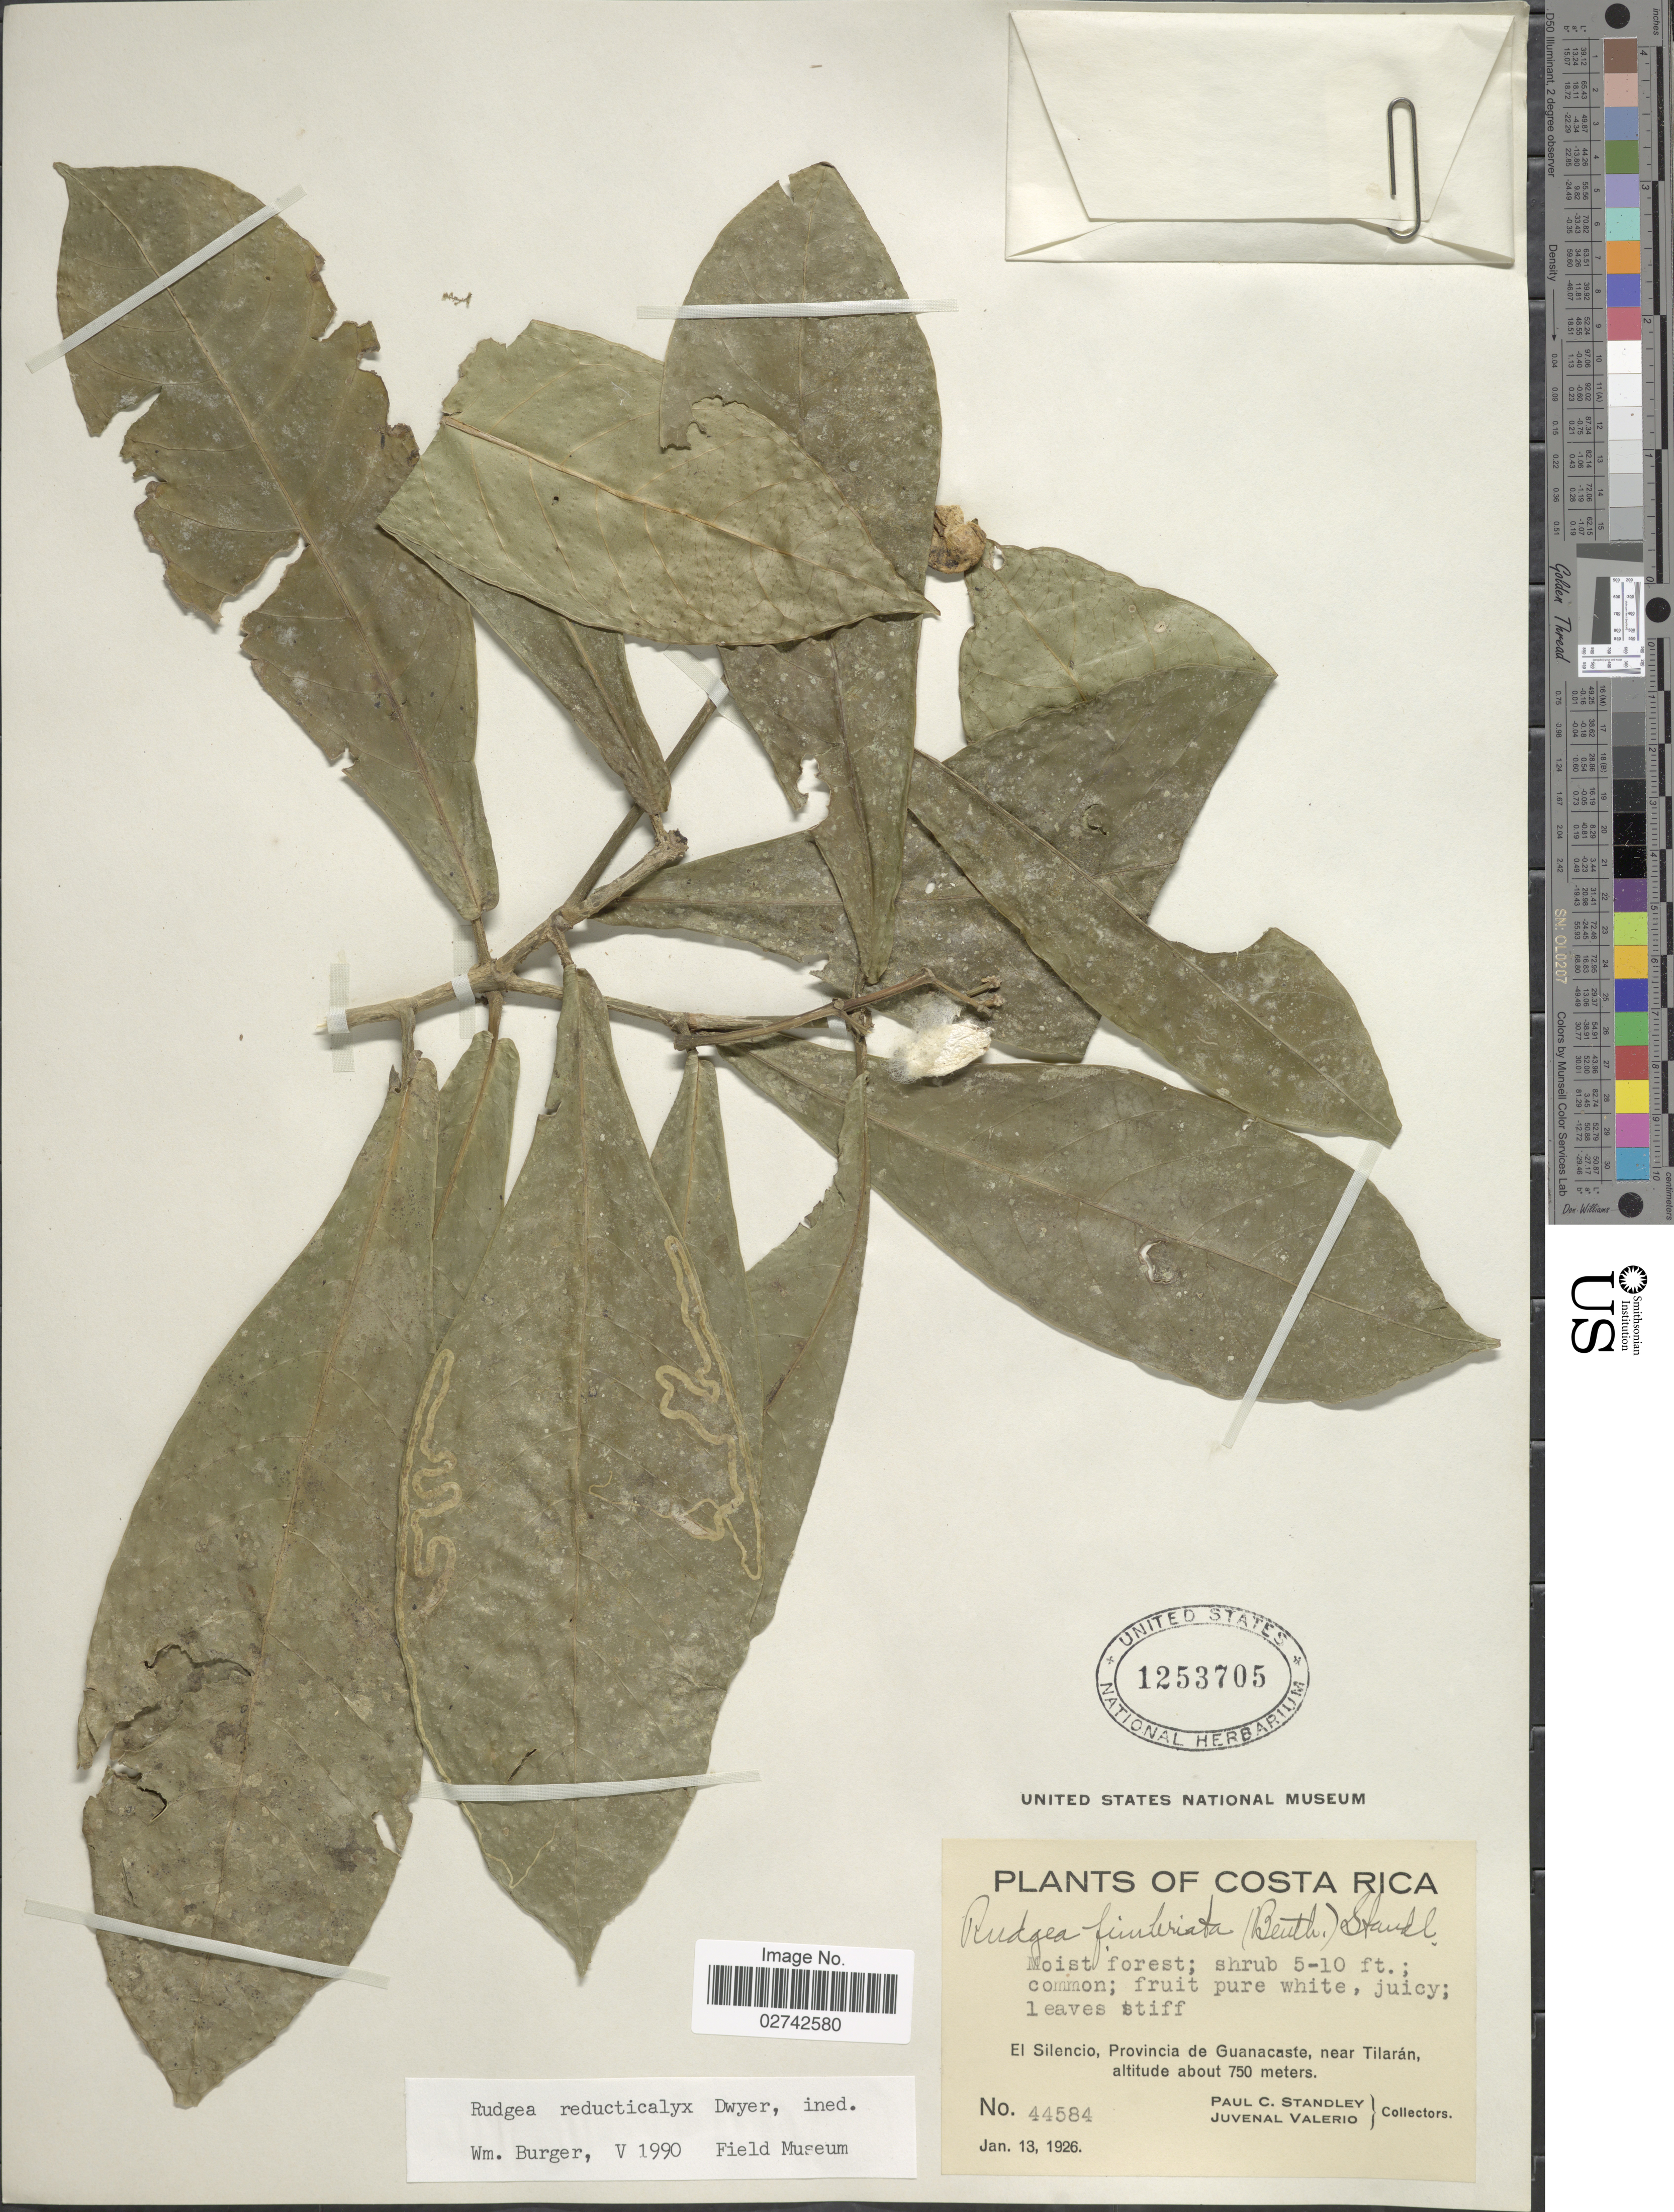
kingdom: Plantae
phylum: Tracheophyta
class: Magnoliopsida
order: Gentianales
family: Rubiaceae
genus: Rudgea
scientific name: Rudgea reducticalyx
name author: Dwyer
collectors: P. C. Standley & J. Valerio R.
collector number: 44584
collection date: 1926-01-13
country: Costa Rica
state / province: Guanacaste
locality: El Silencio, Provincia de Guanacaste, near Tilaran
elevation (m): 750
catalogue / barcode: US 1253705